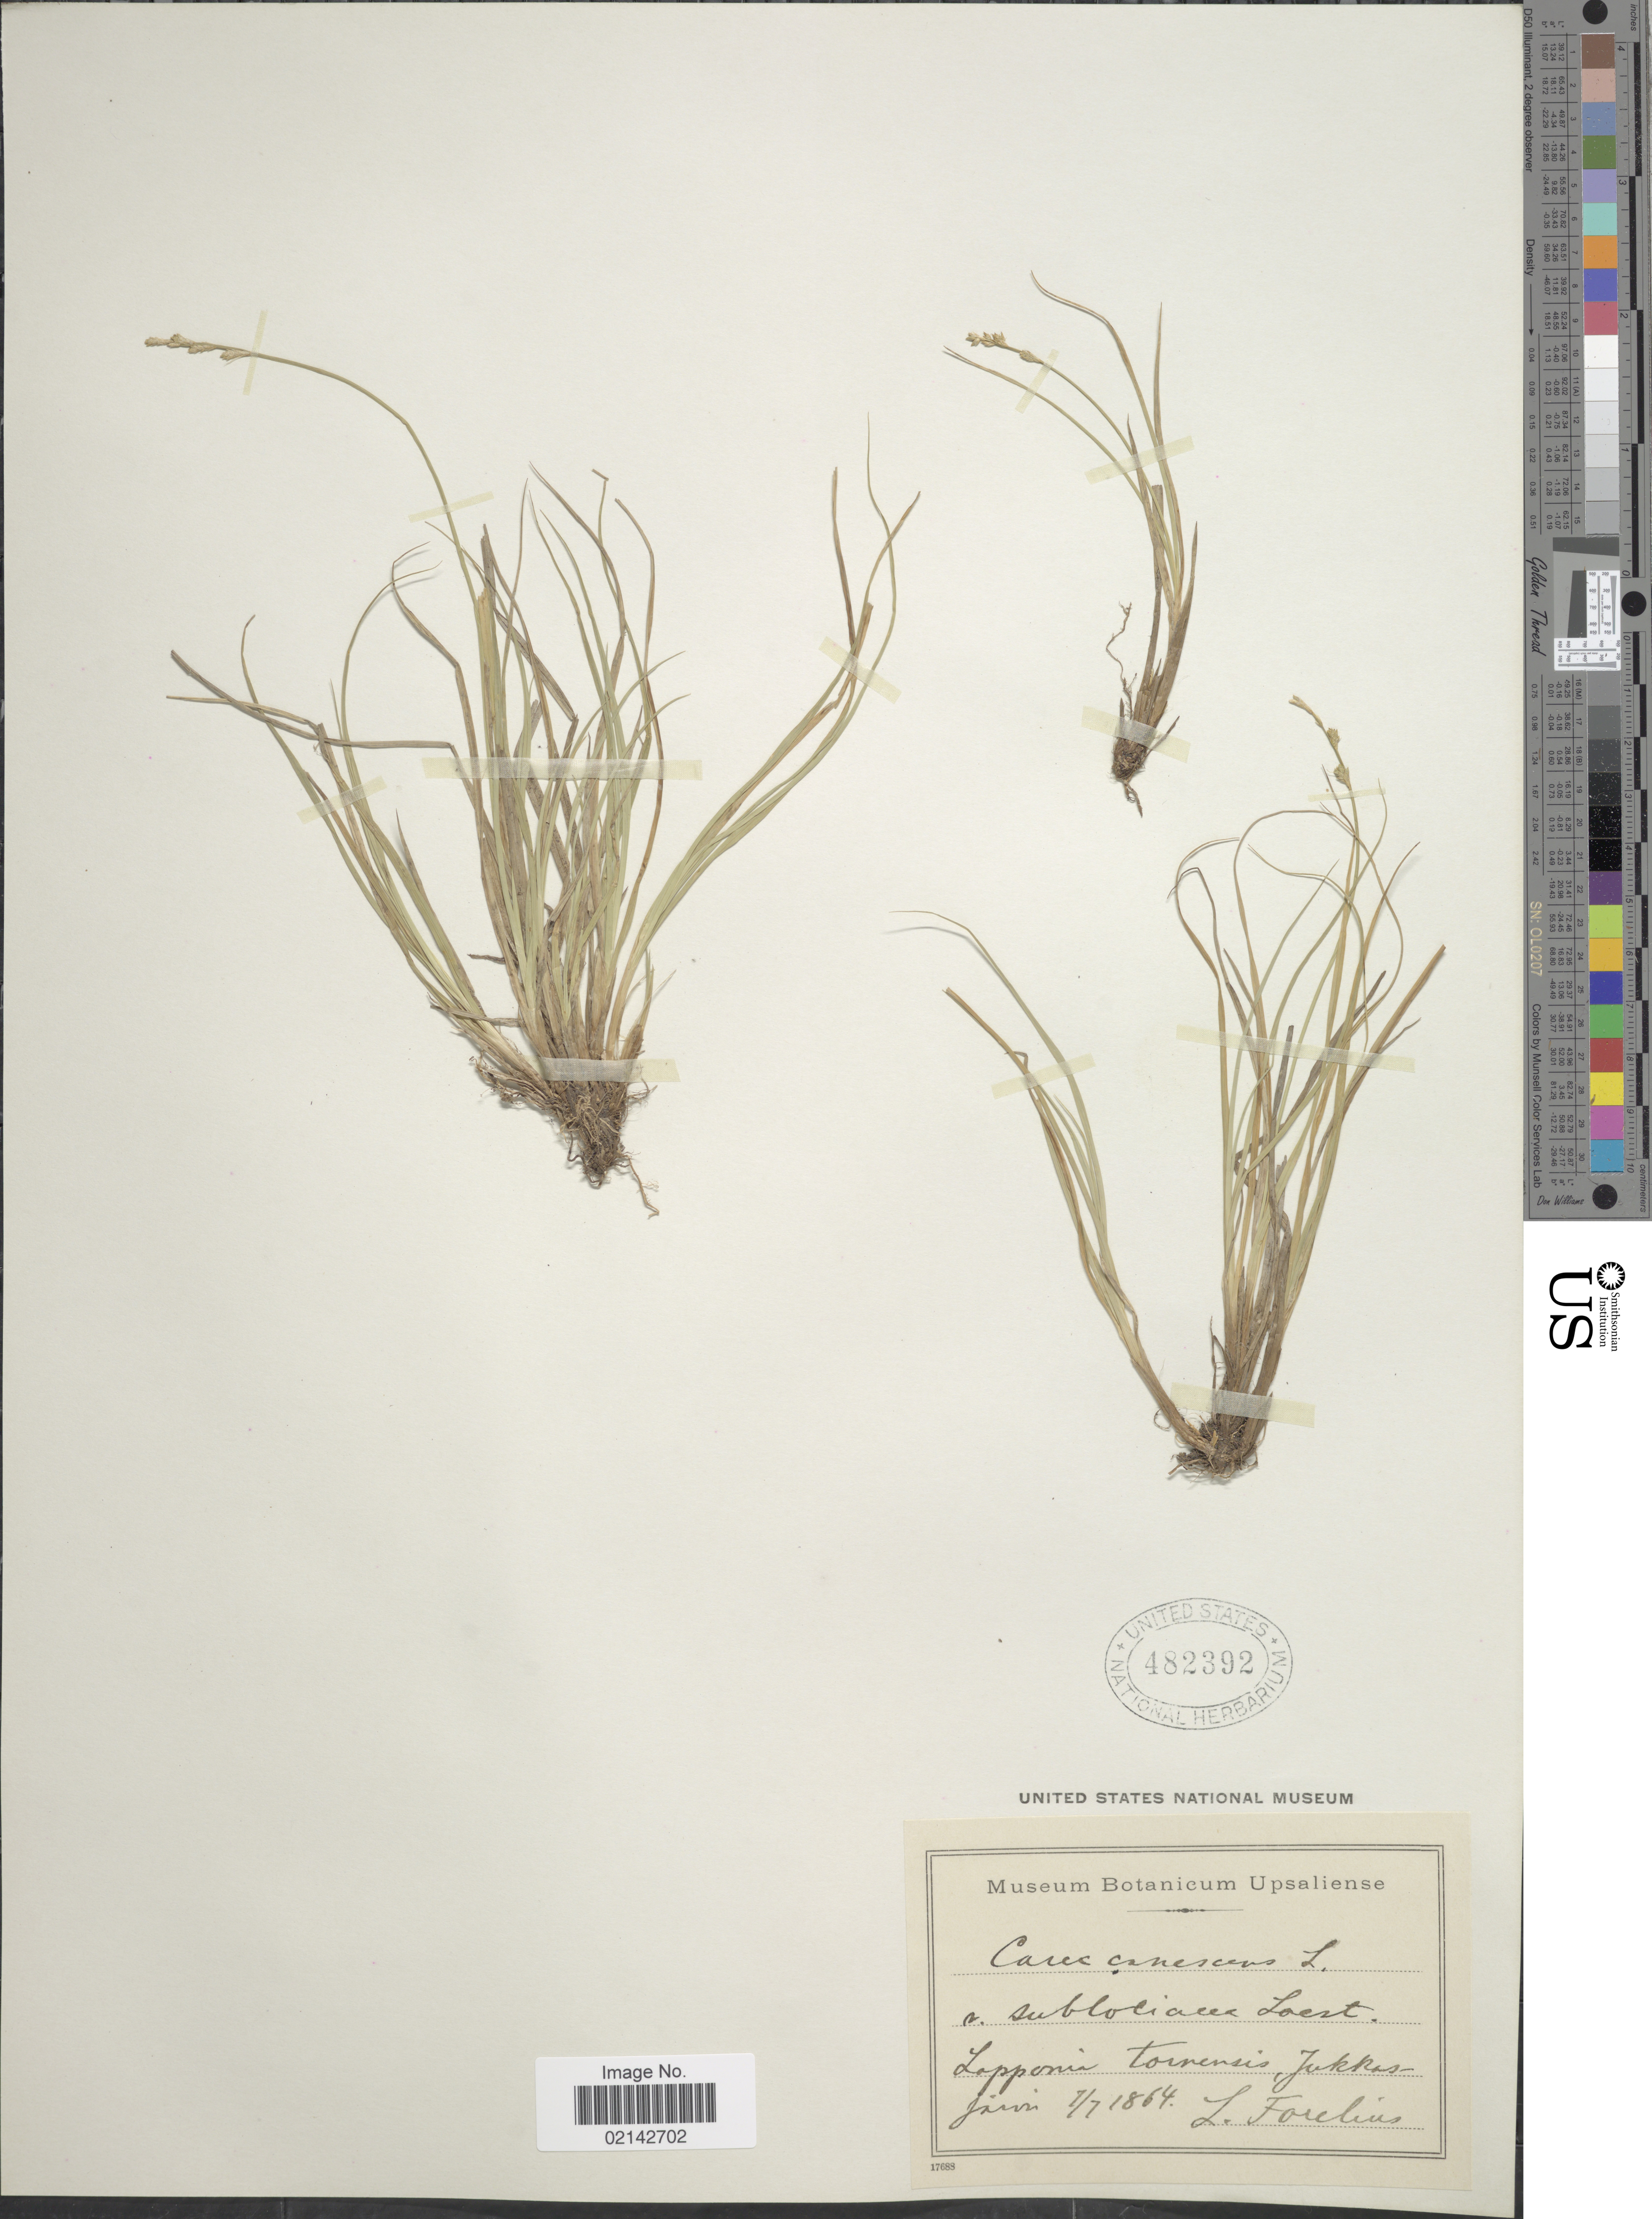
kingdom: Plantae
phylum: Tracheophyta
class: Liliopsida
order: Poales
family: Cyperaceae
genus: Carex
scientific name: Carex canescens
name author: L.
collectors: L. Forelius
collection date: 1864-07-07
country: Sweden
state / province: Norrbotten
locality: Lapponia tornensis, Jukkasjarvi.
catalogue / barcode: US 482392